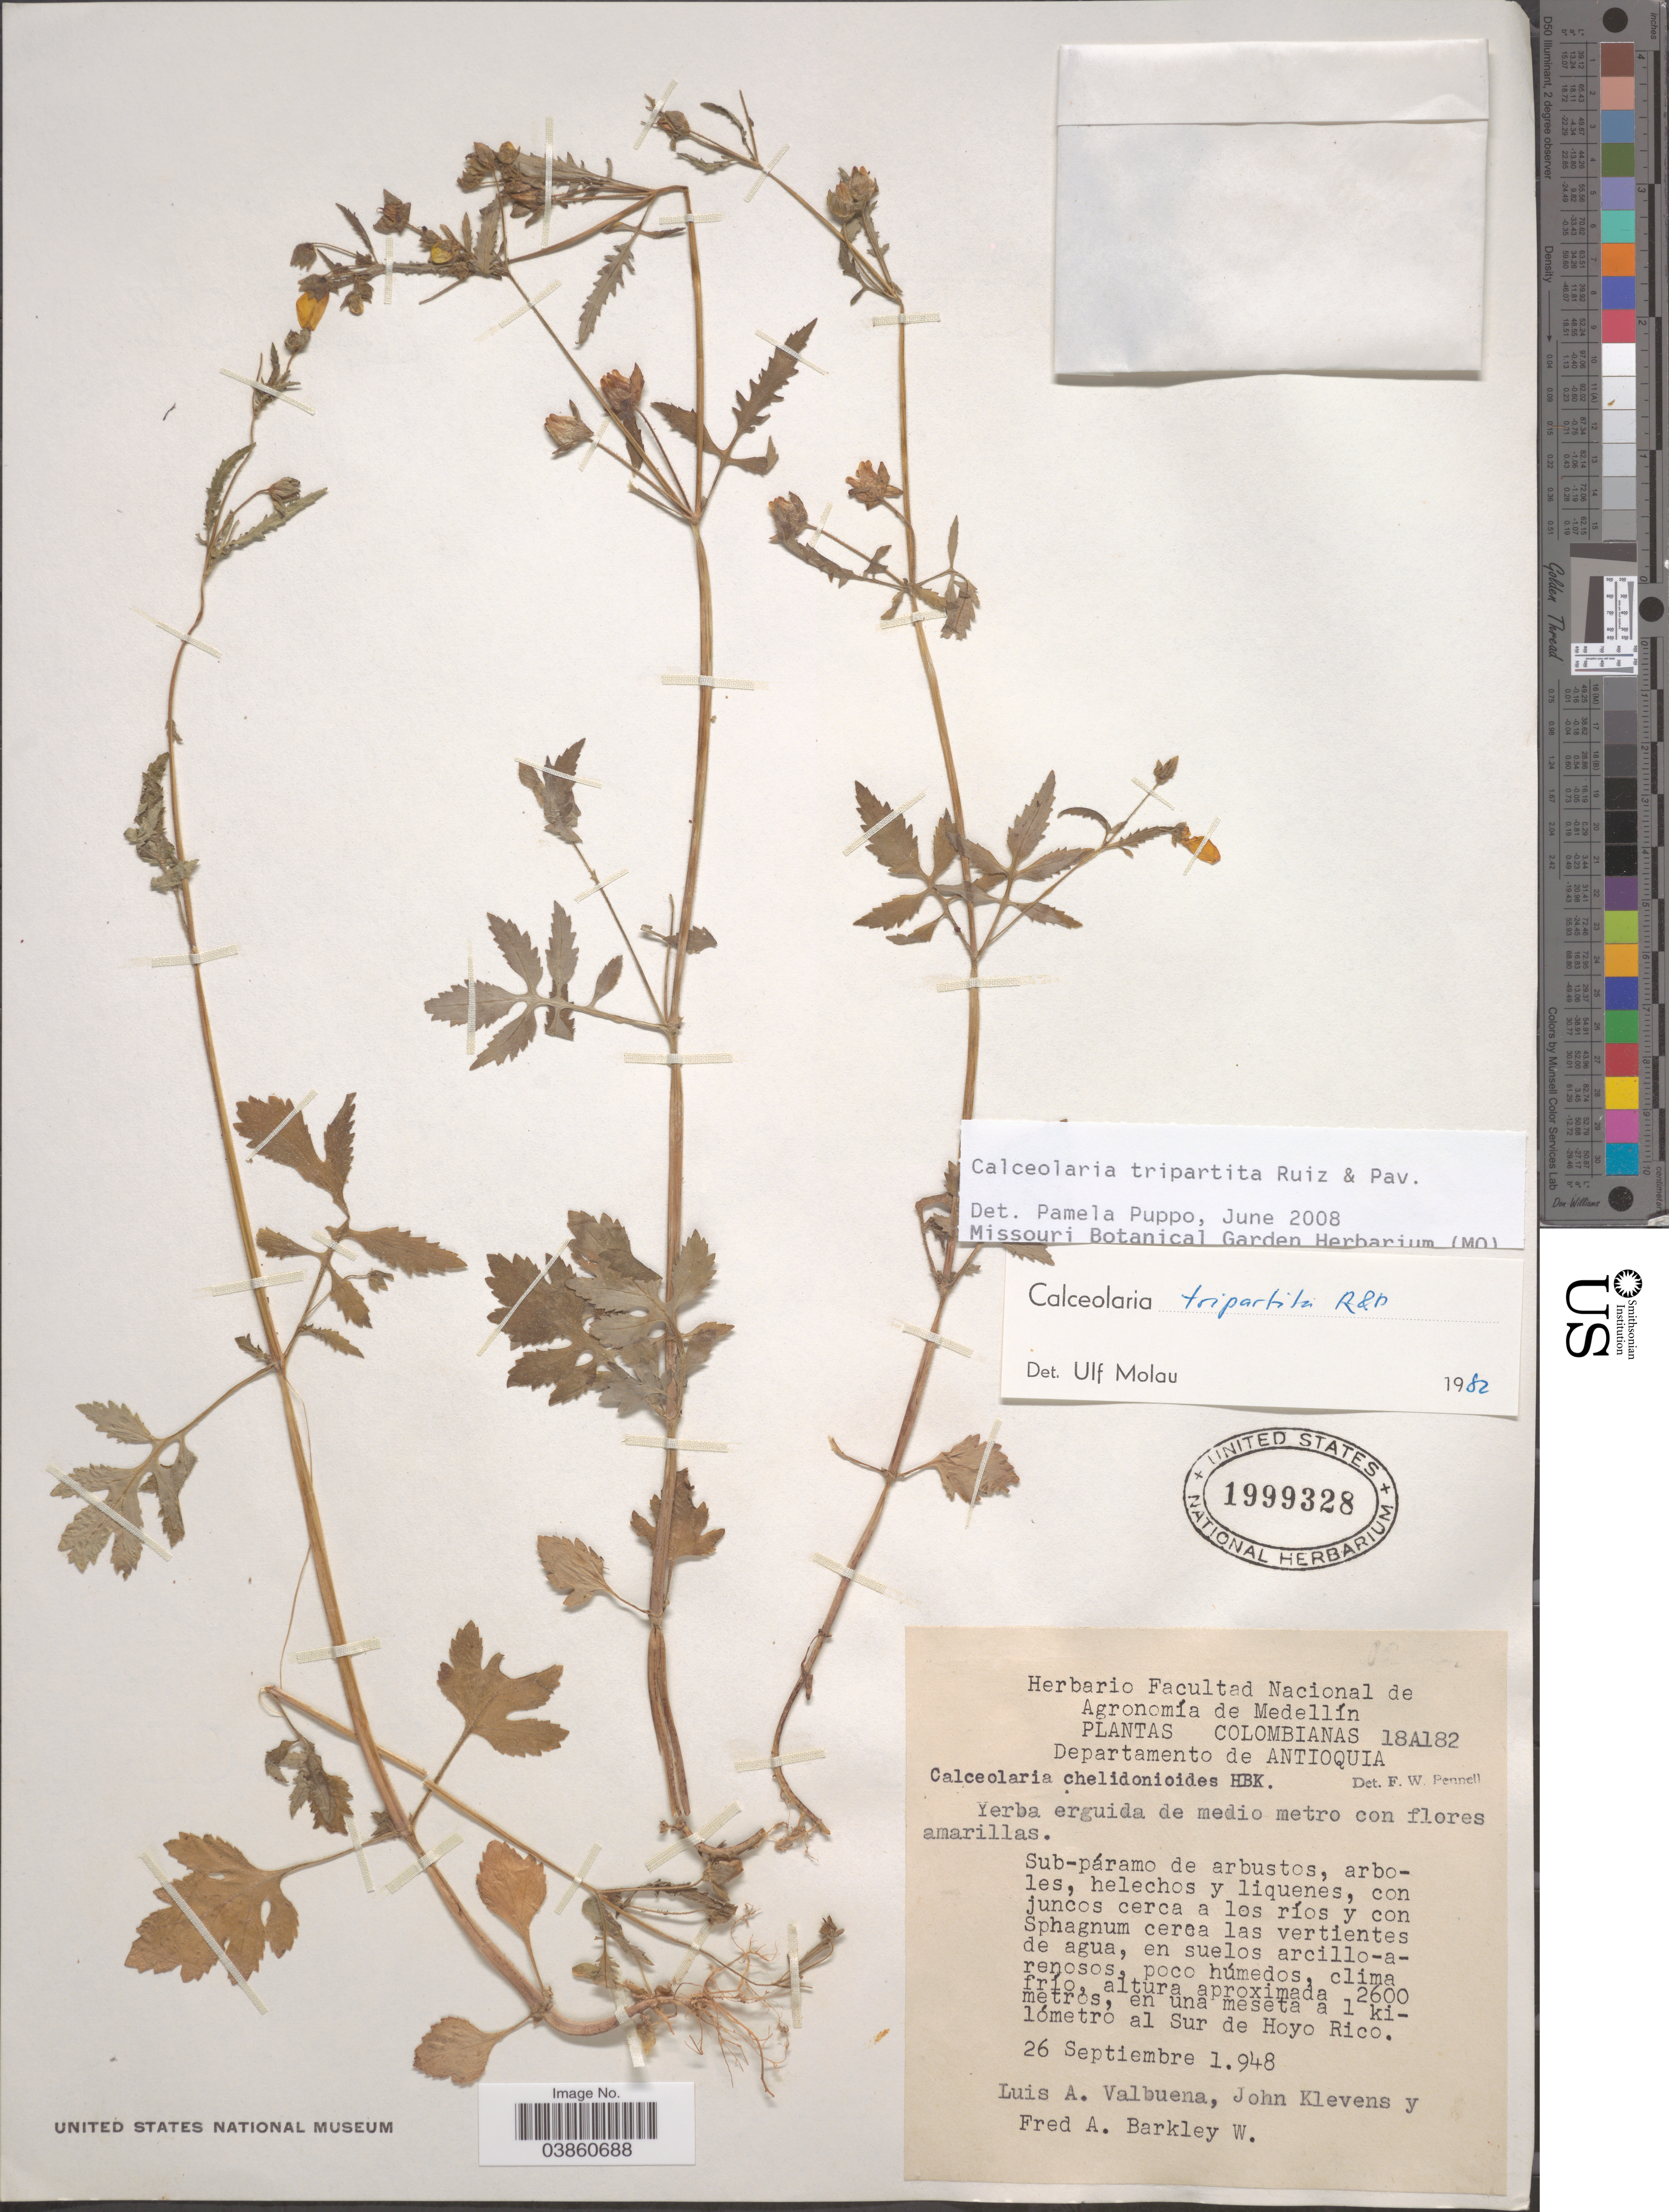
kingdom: Plantae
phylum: Tracheophyta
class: Magnoliopsida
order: Lamiales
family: Calceolariaceae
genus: Calceolaria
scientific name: Calceolaria tripartita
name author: Ruiz & Pav.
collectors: L. Valbuena, J. Klevens & F. Barkley W.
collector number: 18A182?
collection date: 1948-09-26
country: Colombia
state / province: Antioquia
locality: Departamento de Antioquia. En una meseta a 1 kilómter al Sur de Hoyo Rico.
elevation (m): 2600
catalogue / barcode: US 1999328